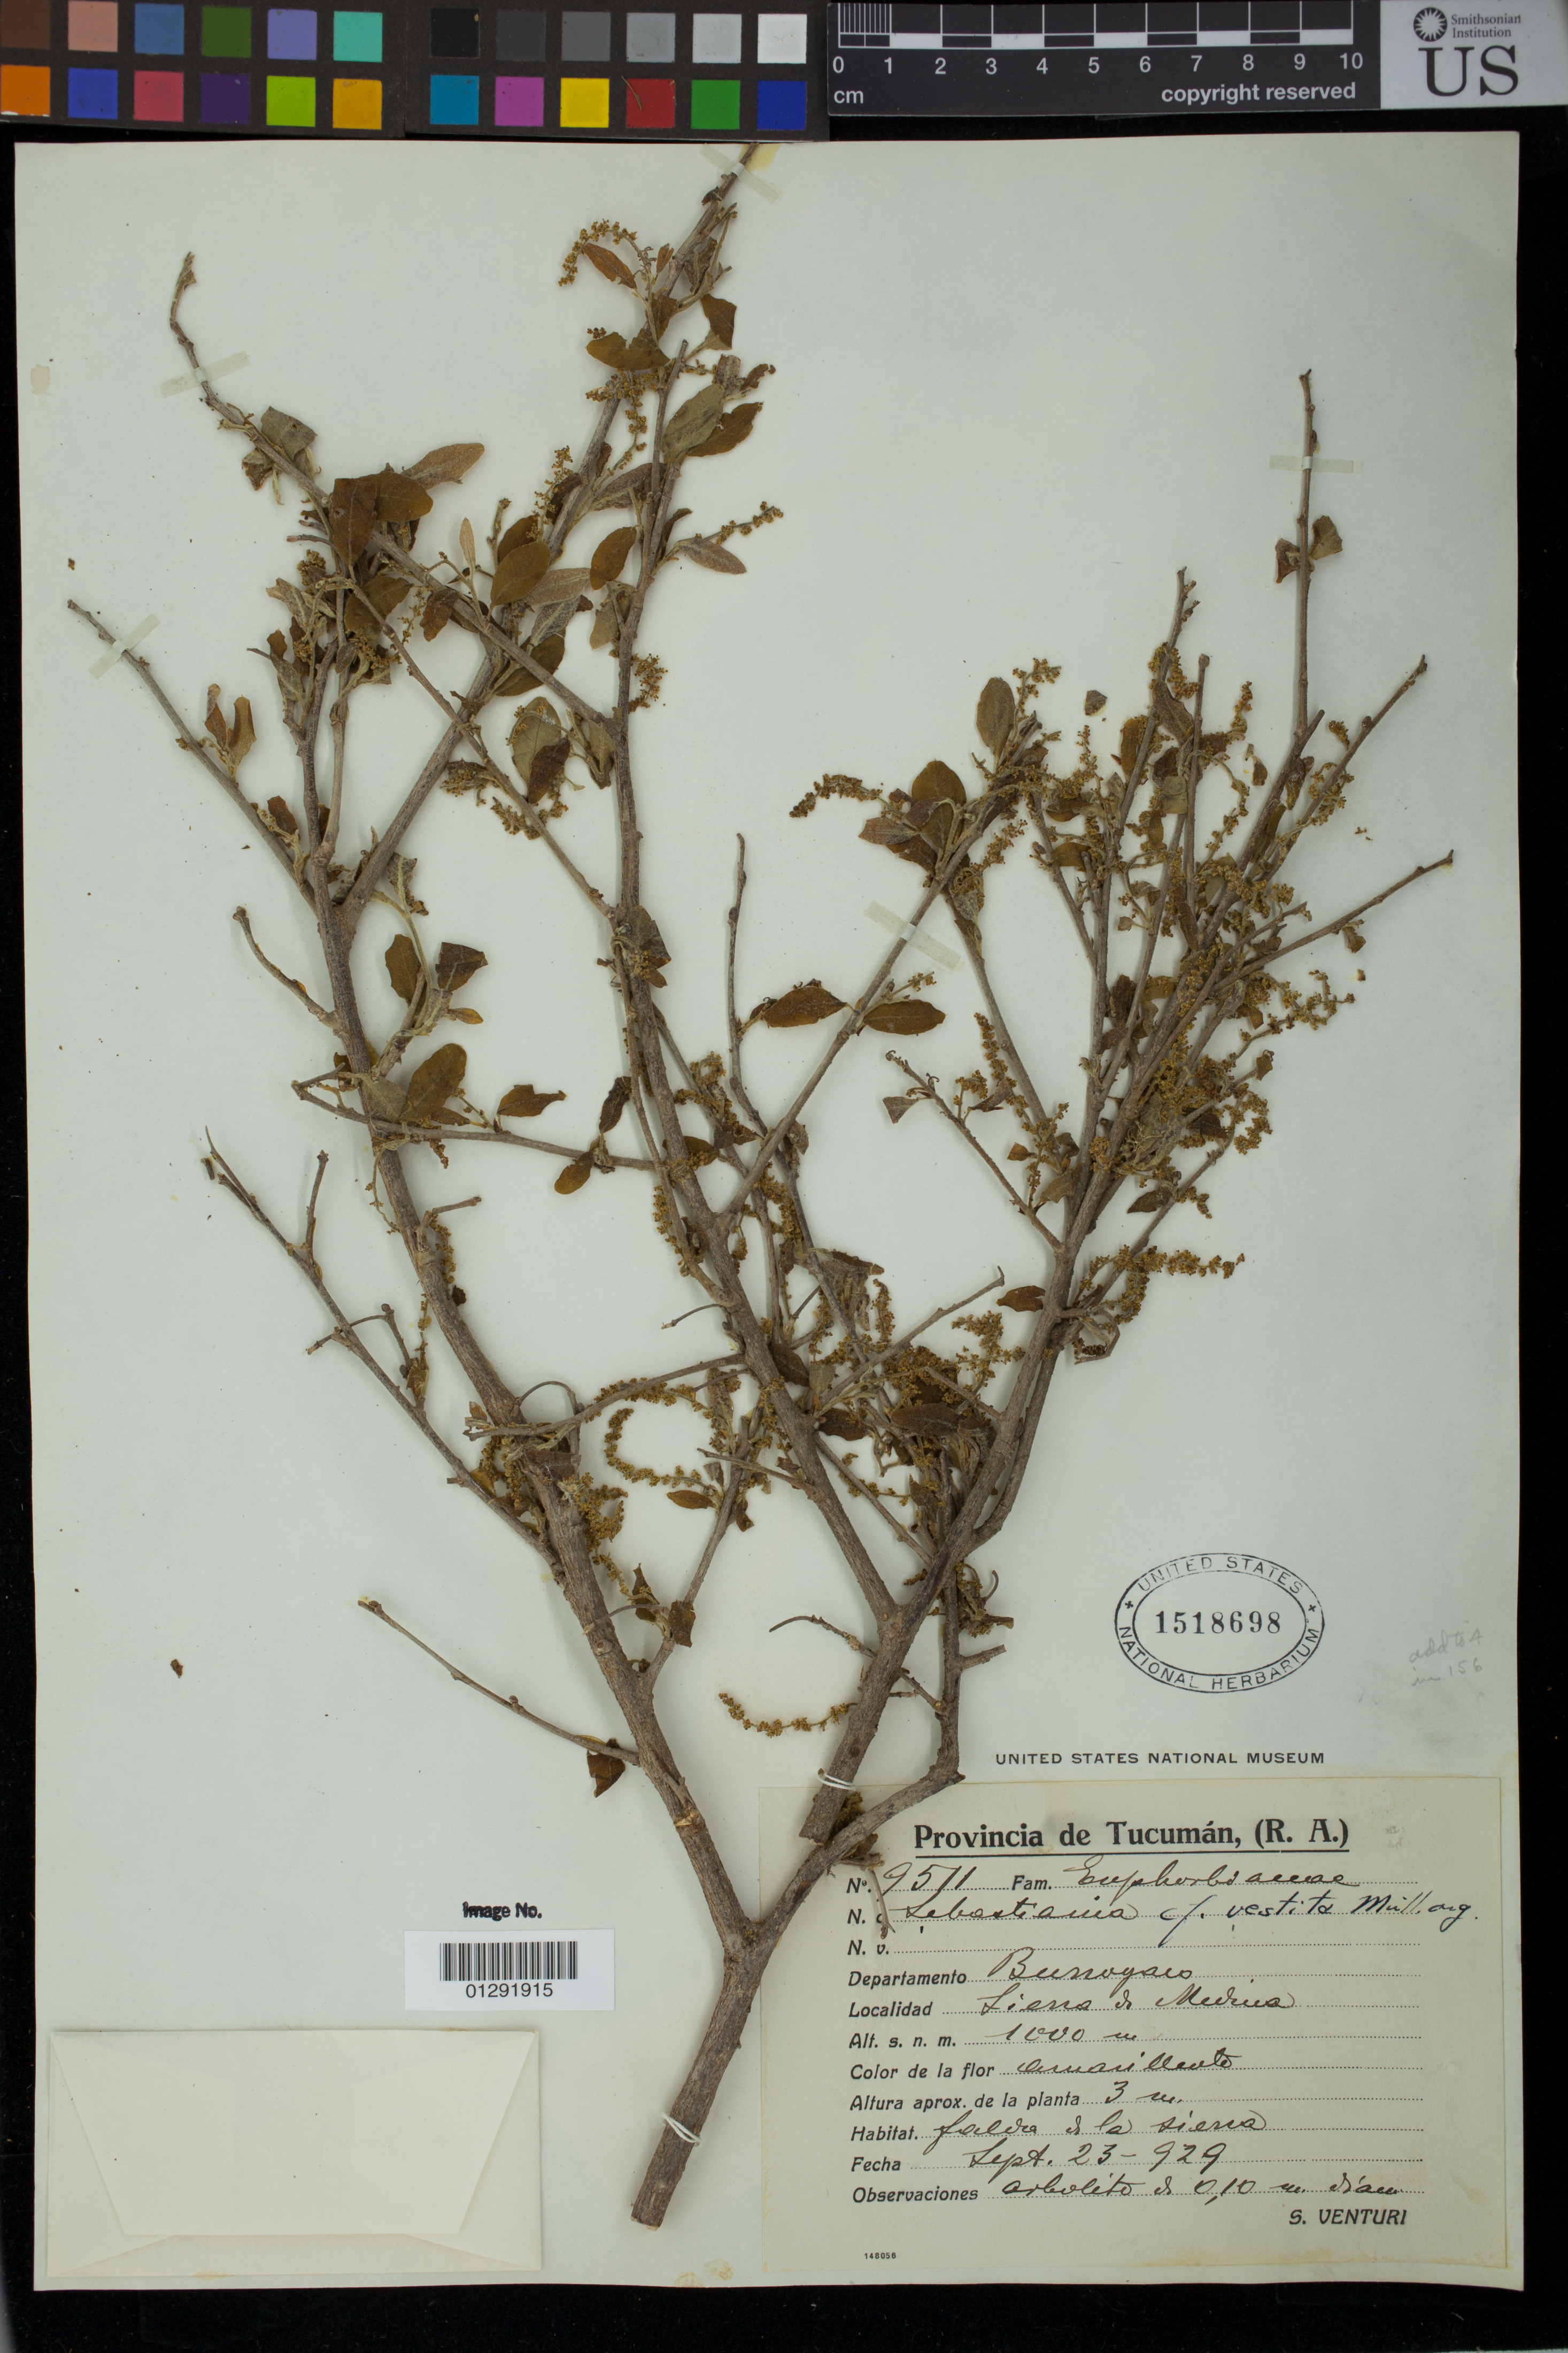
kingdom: Plantae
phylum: Tracheophyta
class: Magnoliopsida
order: Malpighiales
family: Euphorbiaceae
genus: Sebastiania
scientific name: Sebastiania vestita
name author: Müll. Arg. in Mart.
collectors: S. Venturi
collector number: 9511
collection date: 1929-09-23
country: Argentina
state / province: Tucuman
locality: Burruyacu. Sierra de Medina.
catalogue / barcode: US 1518698